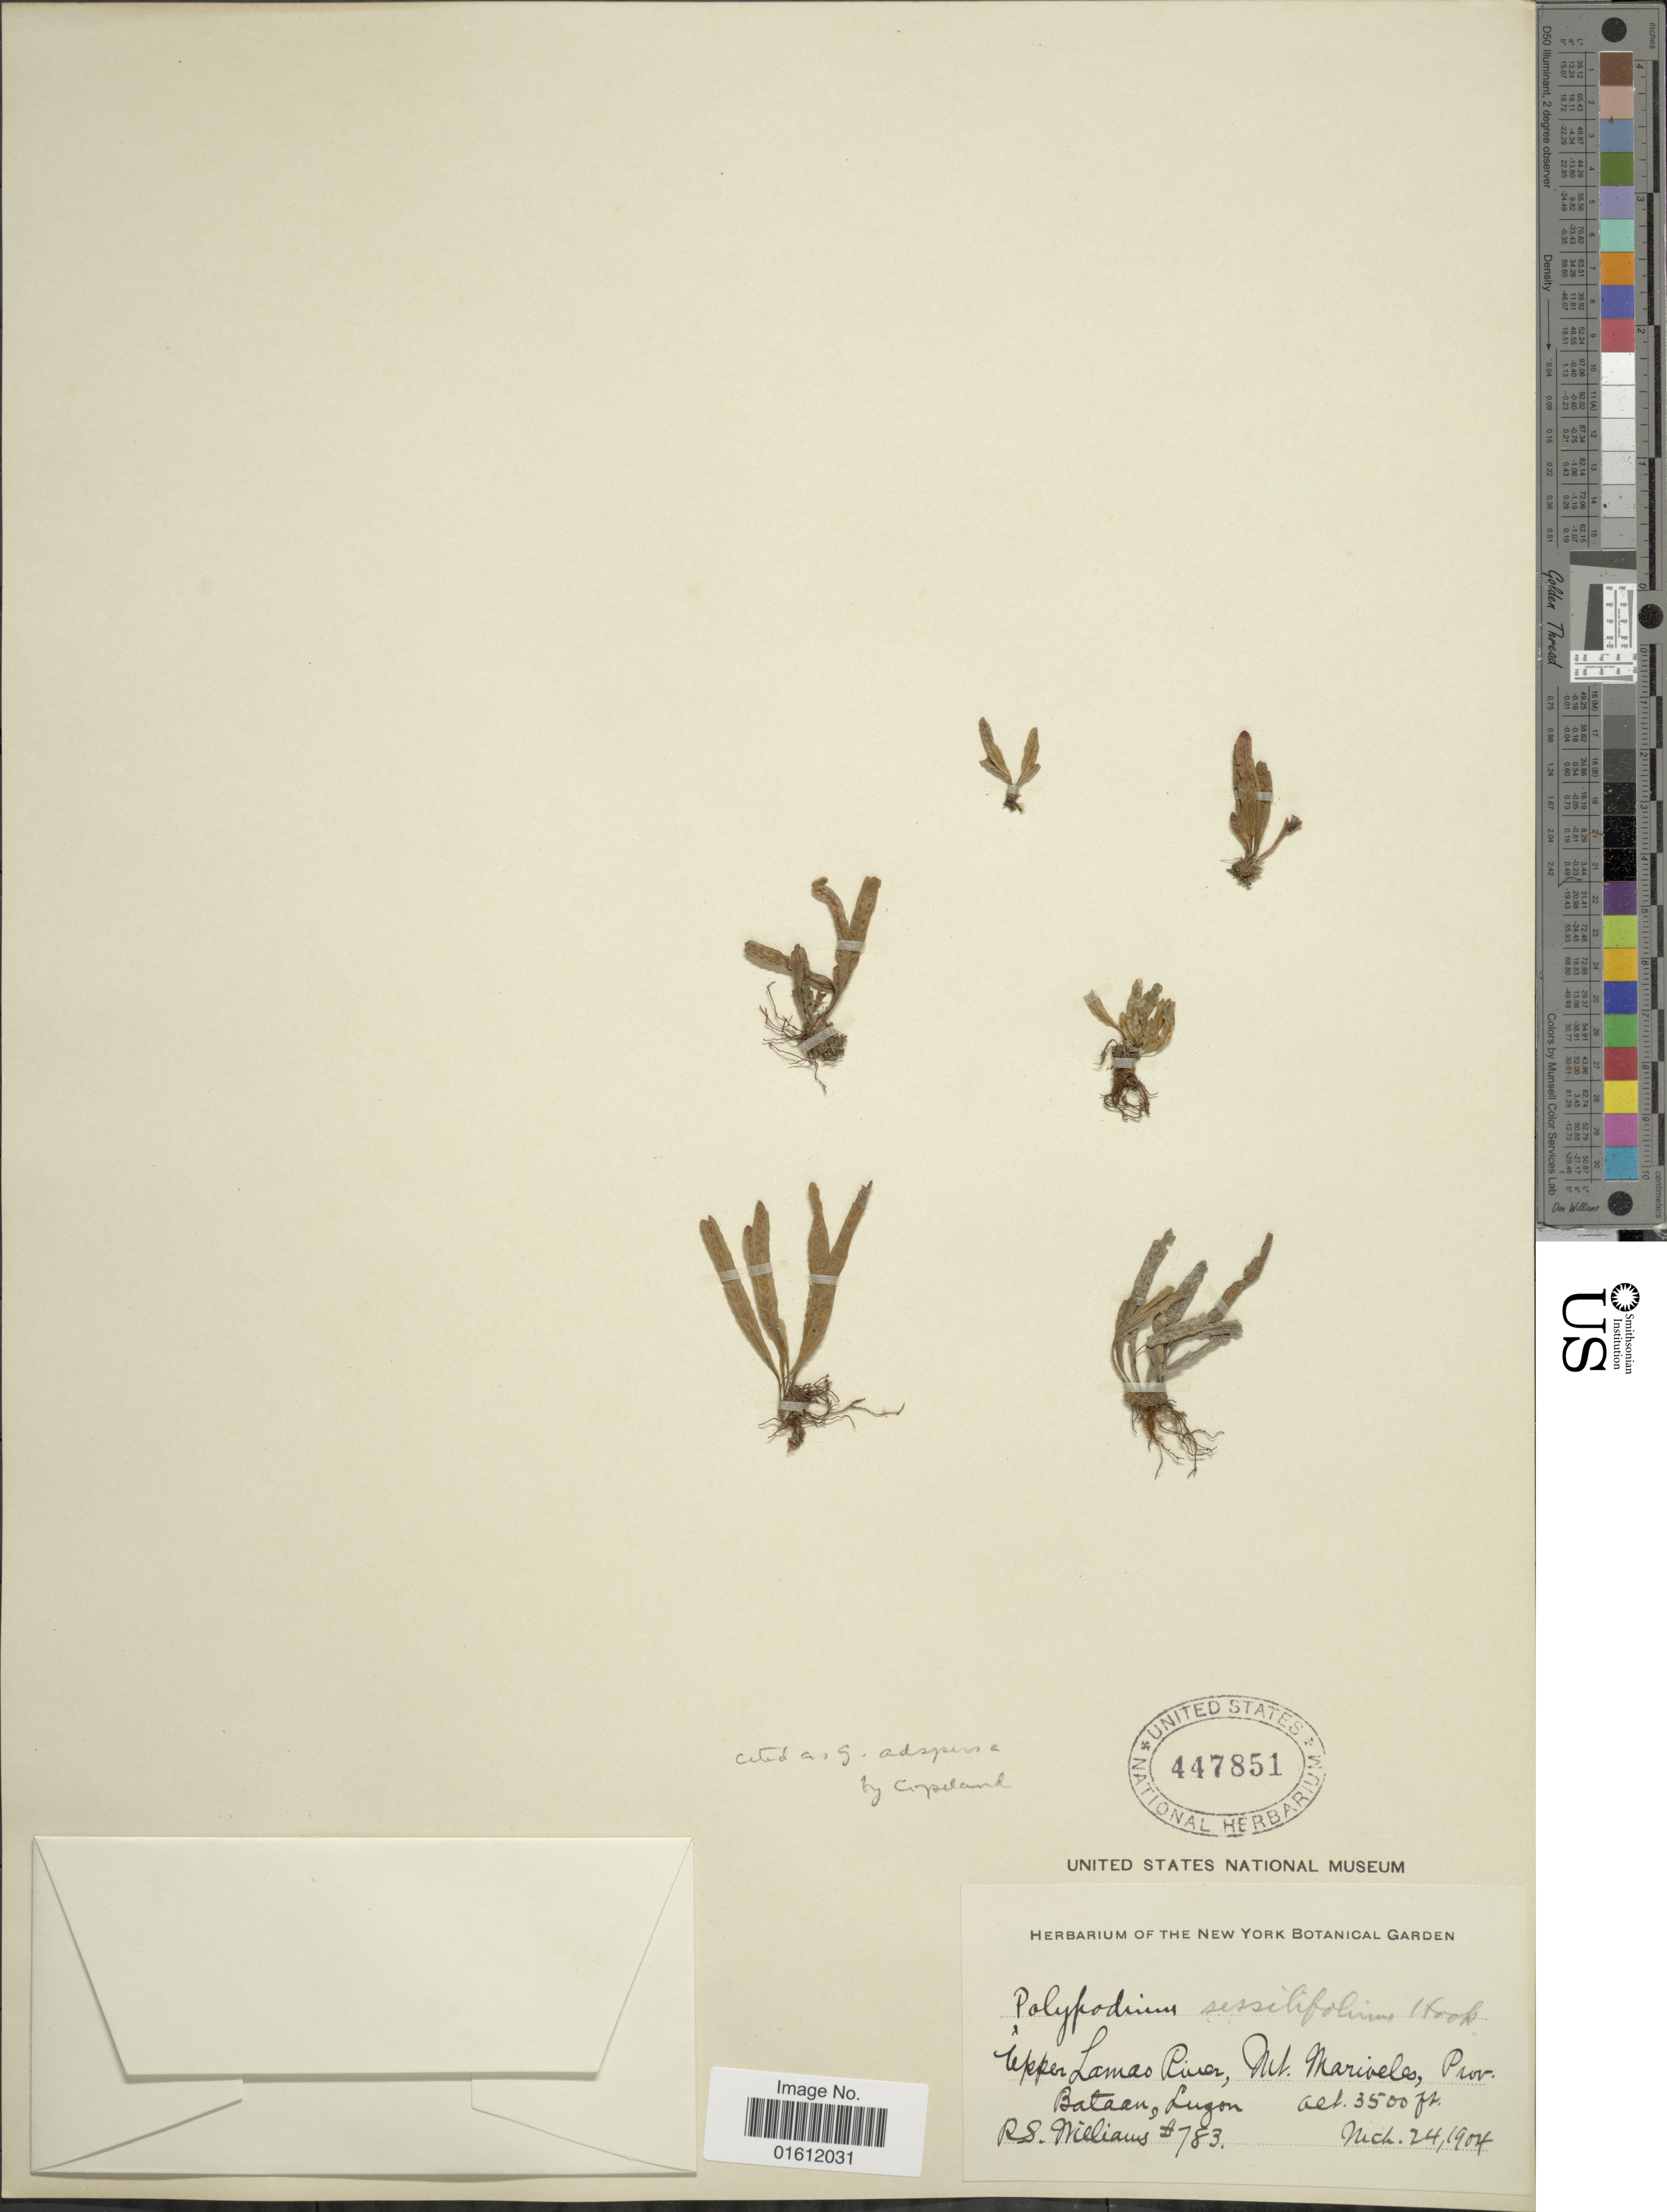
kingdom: Plantae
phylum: Tracheophyta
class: Polypodiopsida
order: Polypodiales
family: Polypodiaceae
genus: Oreogrammitis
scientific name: Oreogrammitis adspersa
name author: (Blume) Parris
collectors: R. S. Williams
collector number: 783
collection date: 1904-03-24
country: Philippines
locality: Upper Lamao River, Mt Mariveles, Prov. Bataan, Luzon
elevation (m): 1067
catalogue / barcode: US 447851